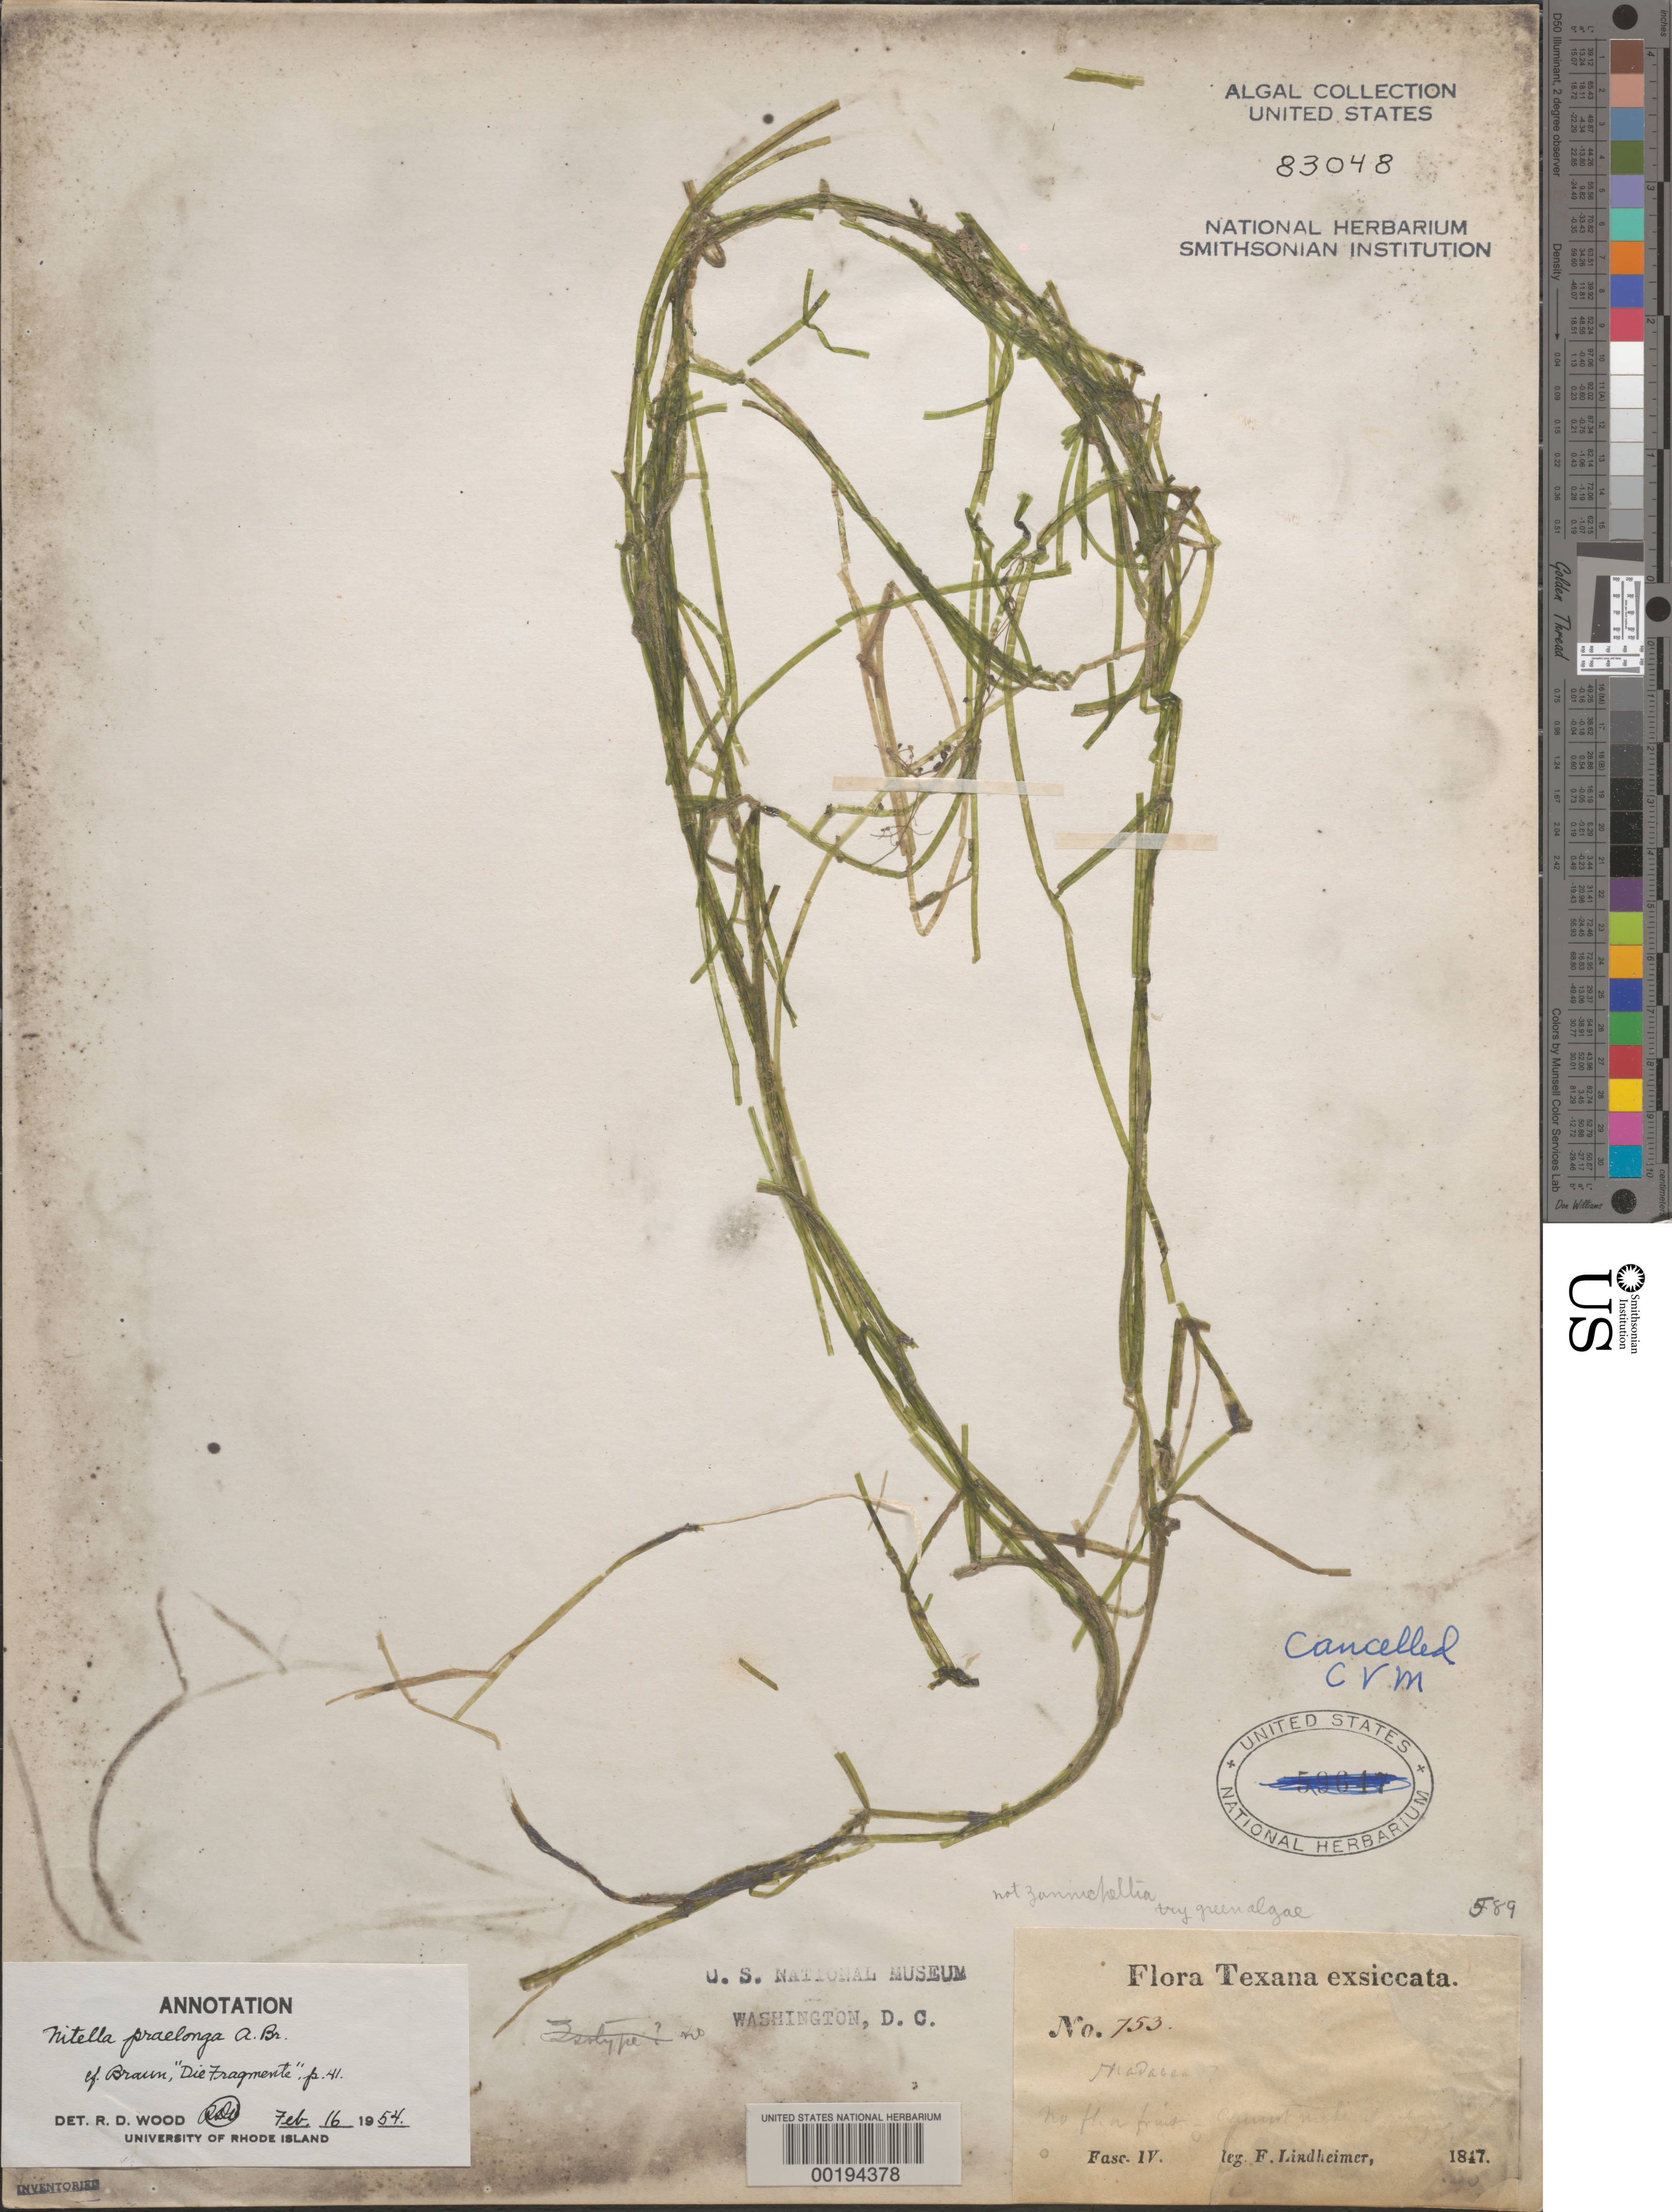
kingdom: Plantae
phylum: Charophyta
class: Charophyceae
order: Charales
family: Characeae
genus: Nitella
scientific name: Nitella praelonga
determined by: Wood, R. D.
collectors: F. J. Lindheimer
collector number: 753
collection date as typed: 1847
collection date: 1847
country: United States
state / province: Texas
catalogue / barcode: US 83048